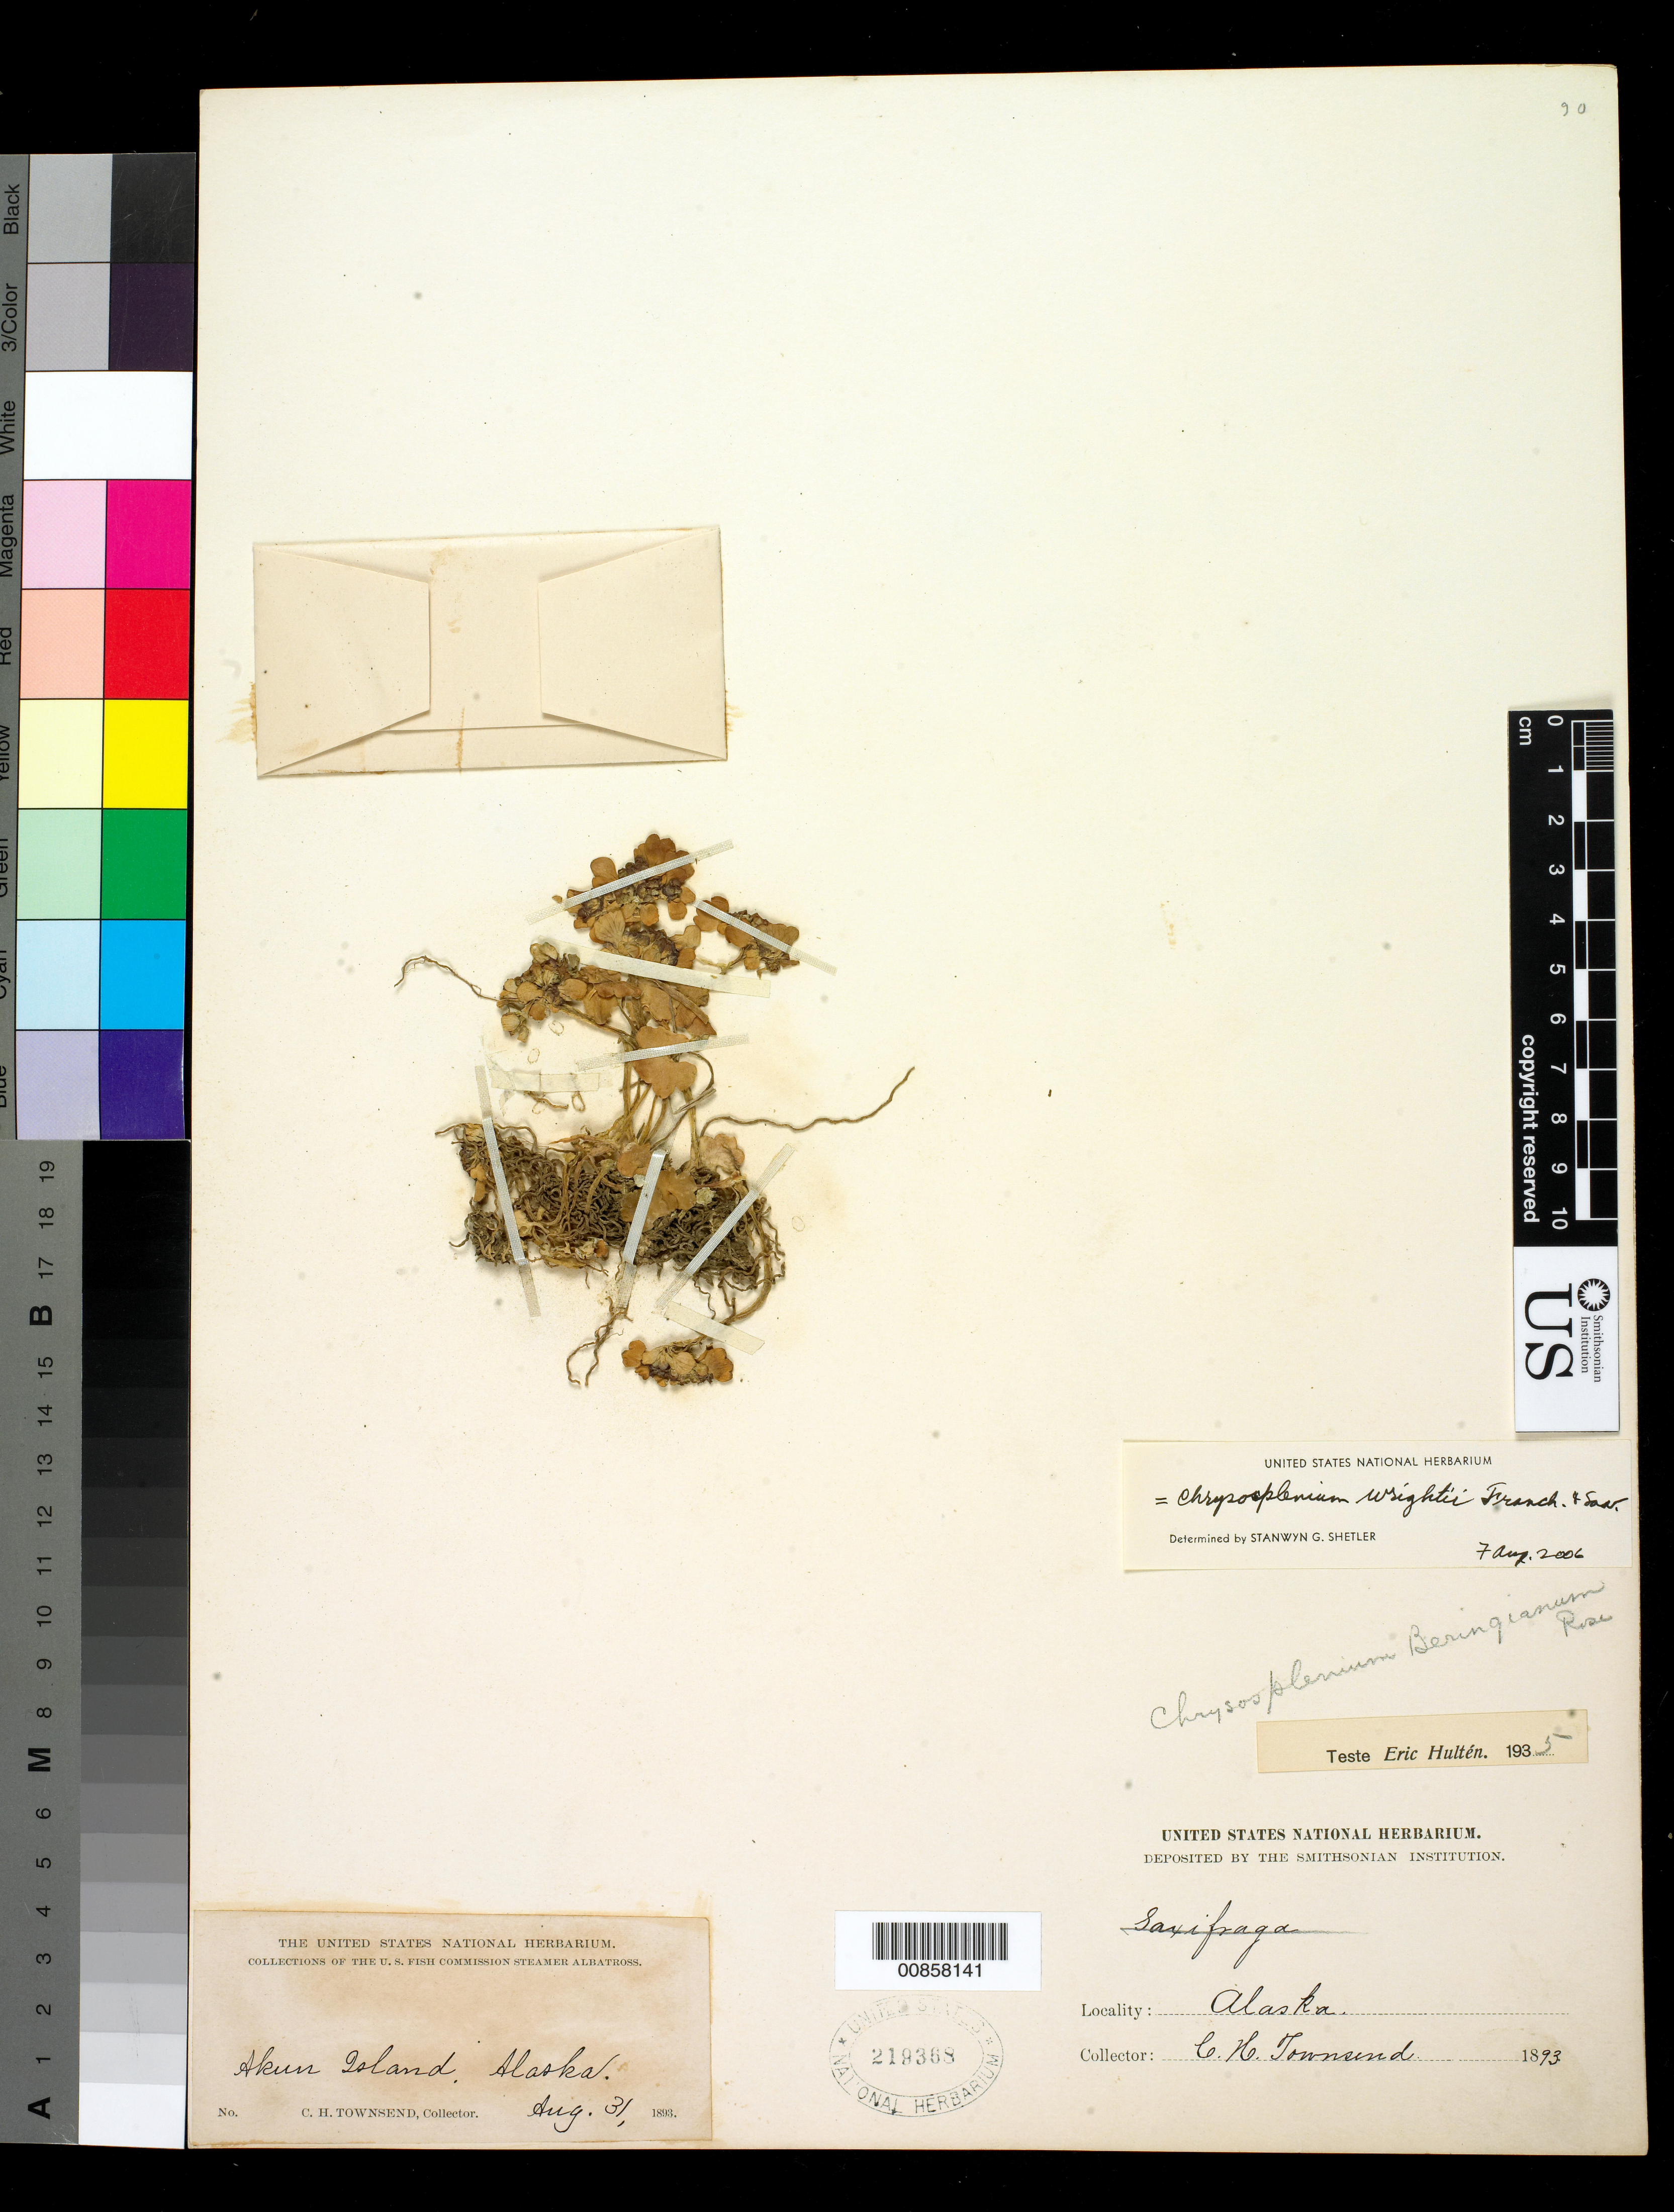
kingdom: Plantae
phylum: Tracheophyta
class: Magnoliopsida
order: Saxifragales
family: Saxifragaceae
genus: Chrysosplenium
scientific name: Chrysosplenium wrightii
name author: Franch. & Sav.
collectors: C. H. Townsend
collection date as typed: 31 Aug 1893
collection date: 1893-08-31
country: United States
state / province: Alaska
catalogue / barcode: US 219368